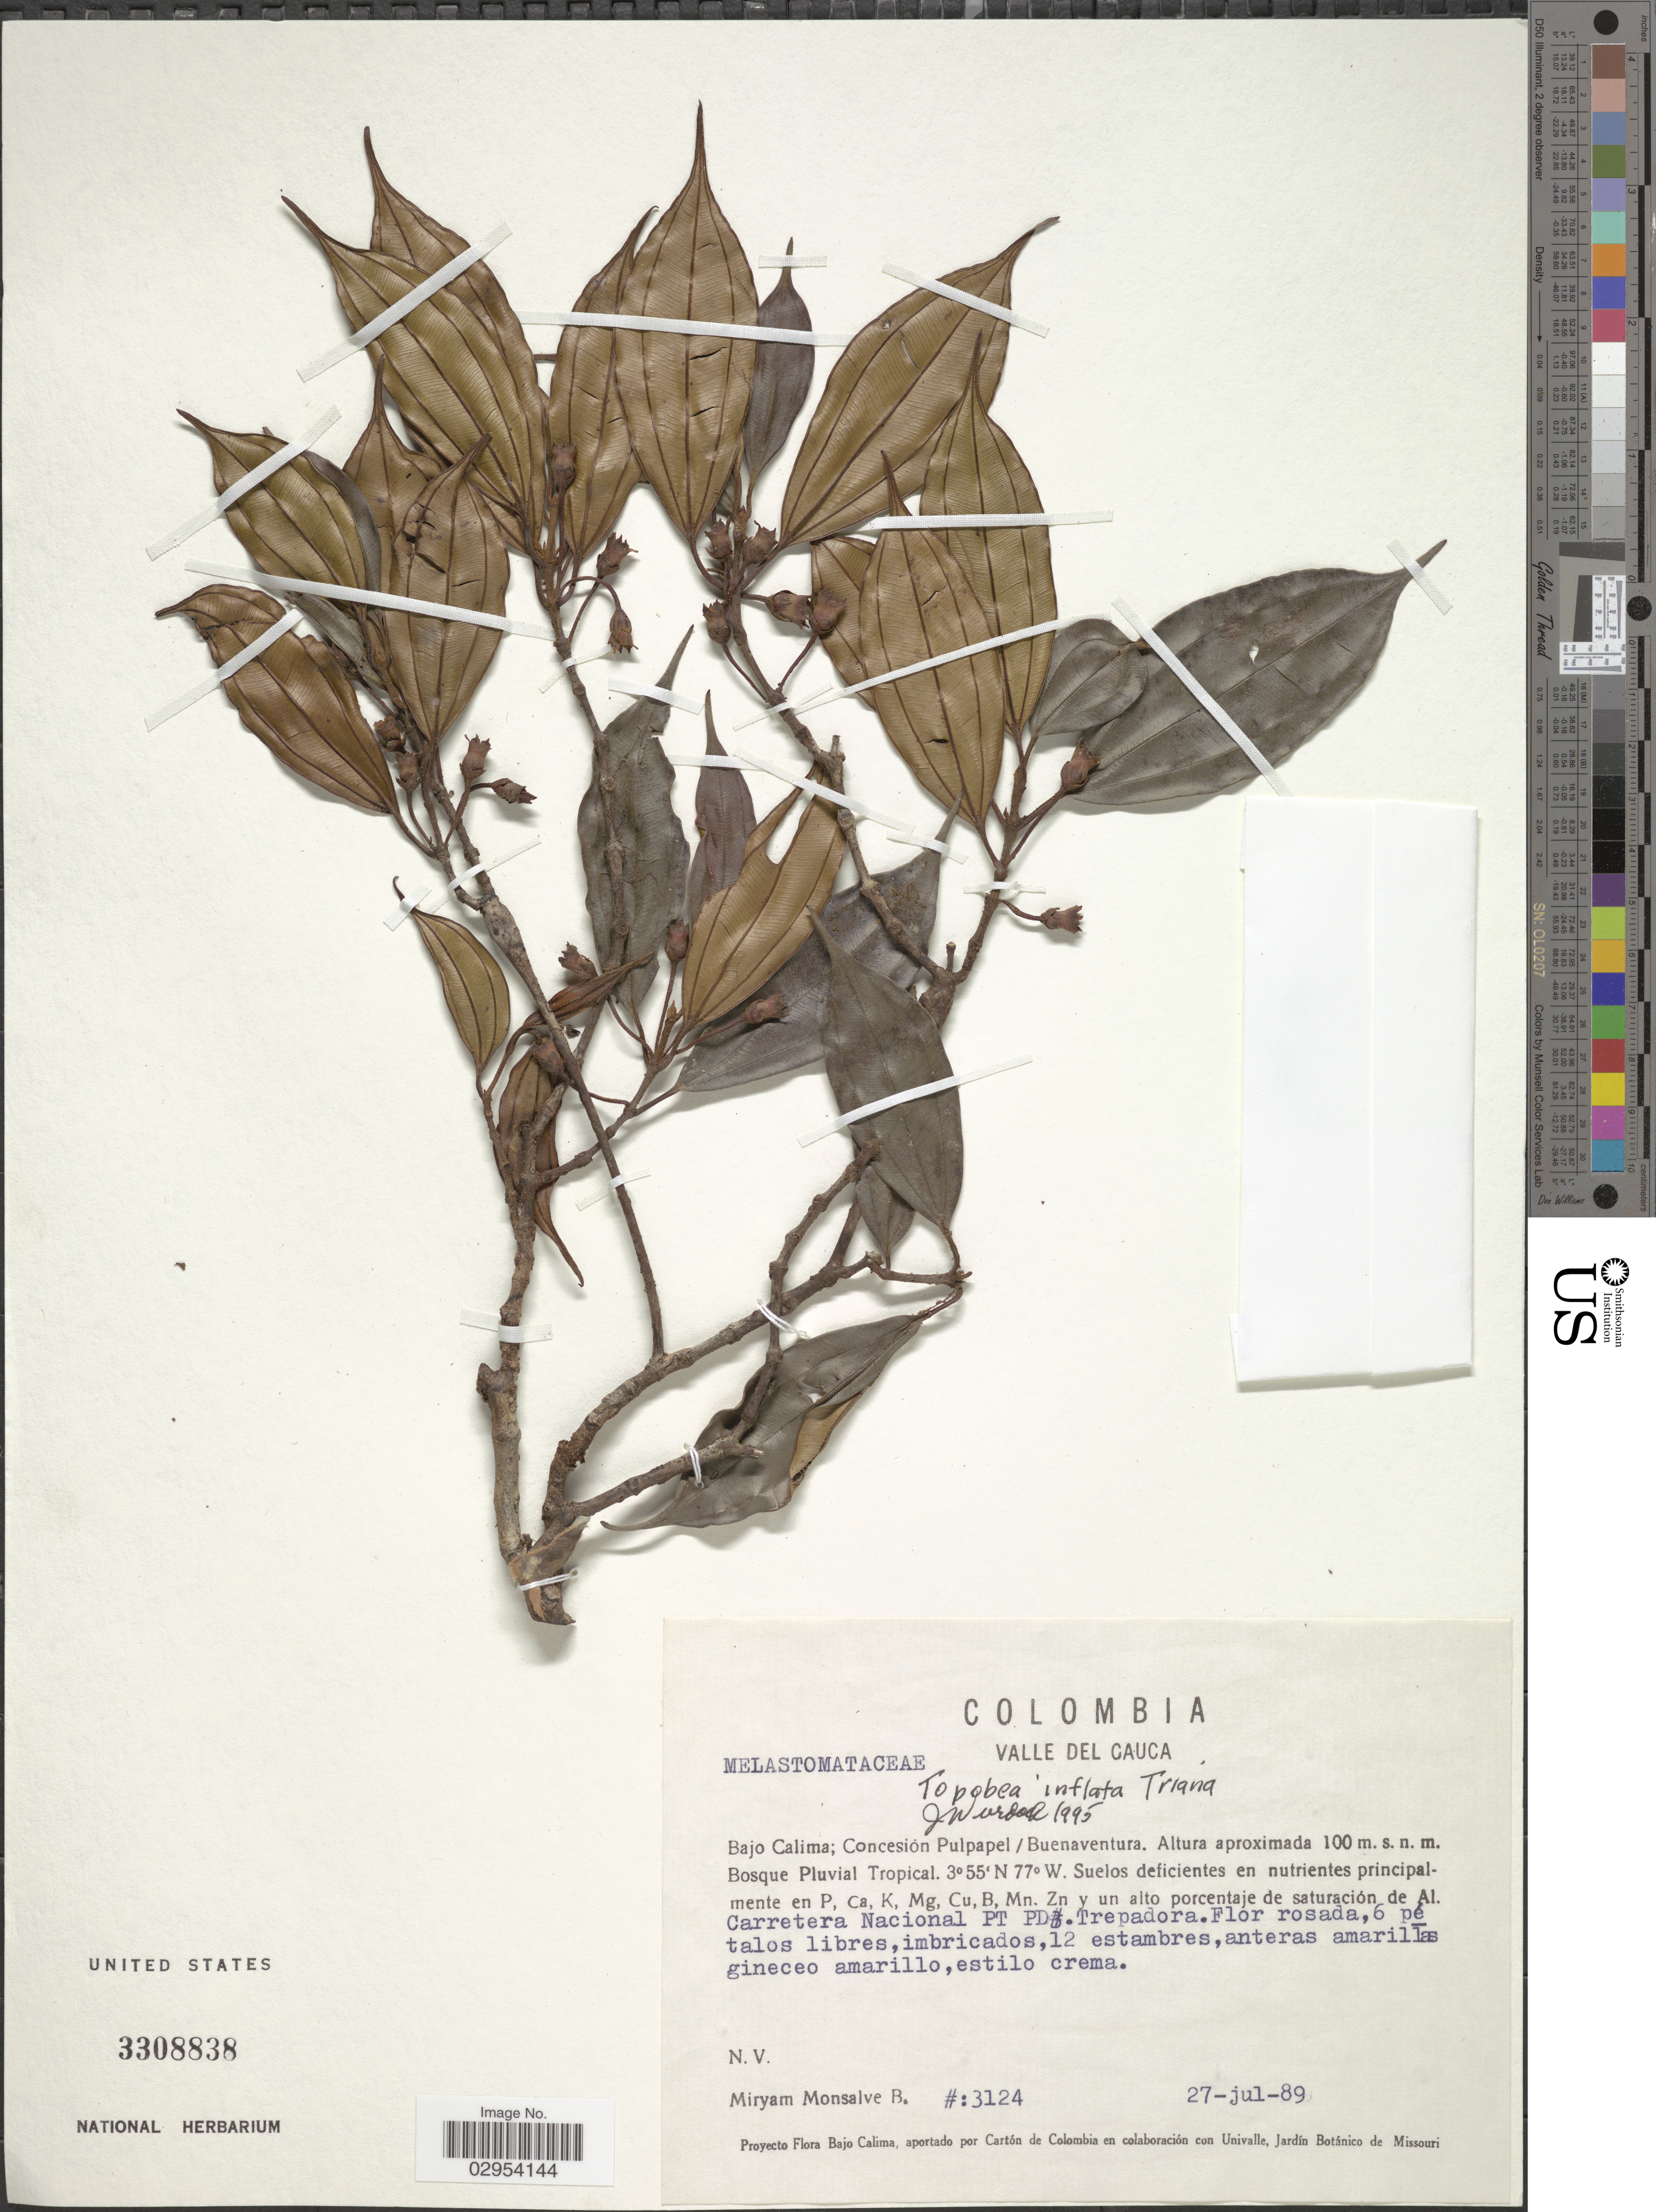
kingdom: Plantae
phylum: Tracheophyta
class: Magnoliopsida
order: Myrtales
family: Melastomataceae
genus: Topobea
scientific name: Topobea inflata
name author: Triana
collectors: M. Monsalve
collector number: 3124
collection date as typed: Transcribed d/m/y: 27/7/89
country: Colombia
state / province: Valle del Cauca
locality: Bajo Calima; Concesión Pulpapel/ Buenaventura. Carretera Nacional PT PD #3.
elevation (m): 100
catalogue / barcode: US 3308838